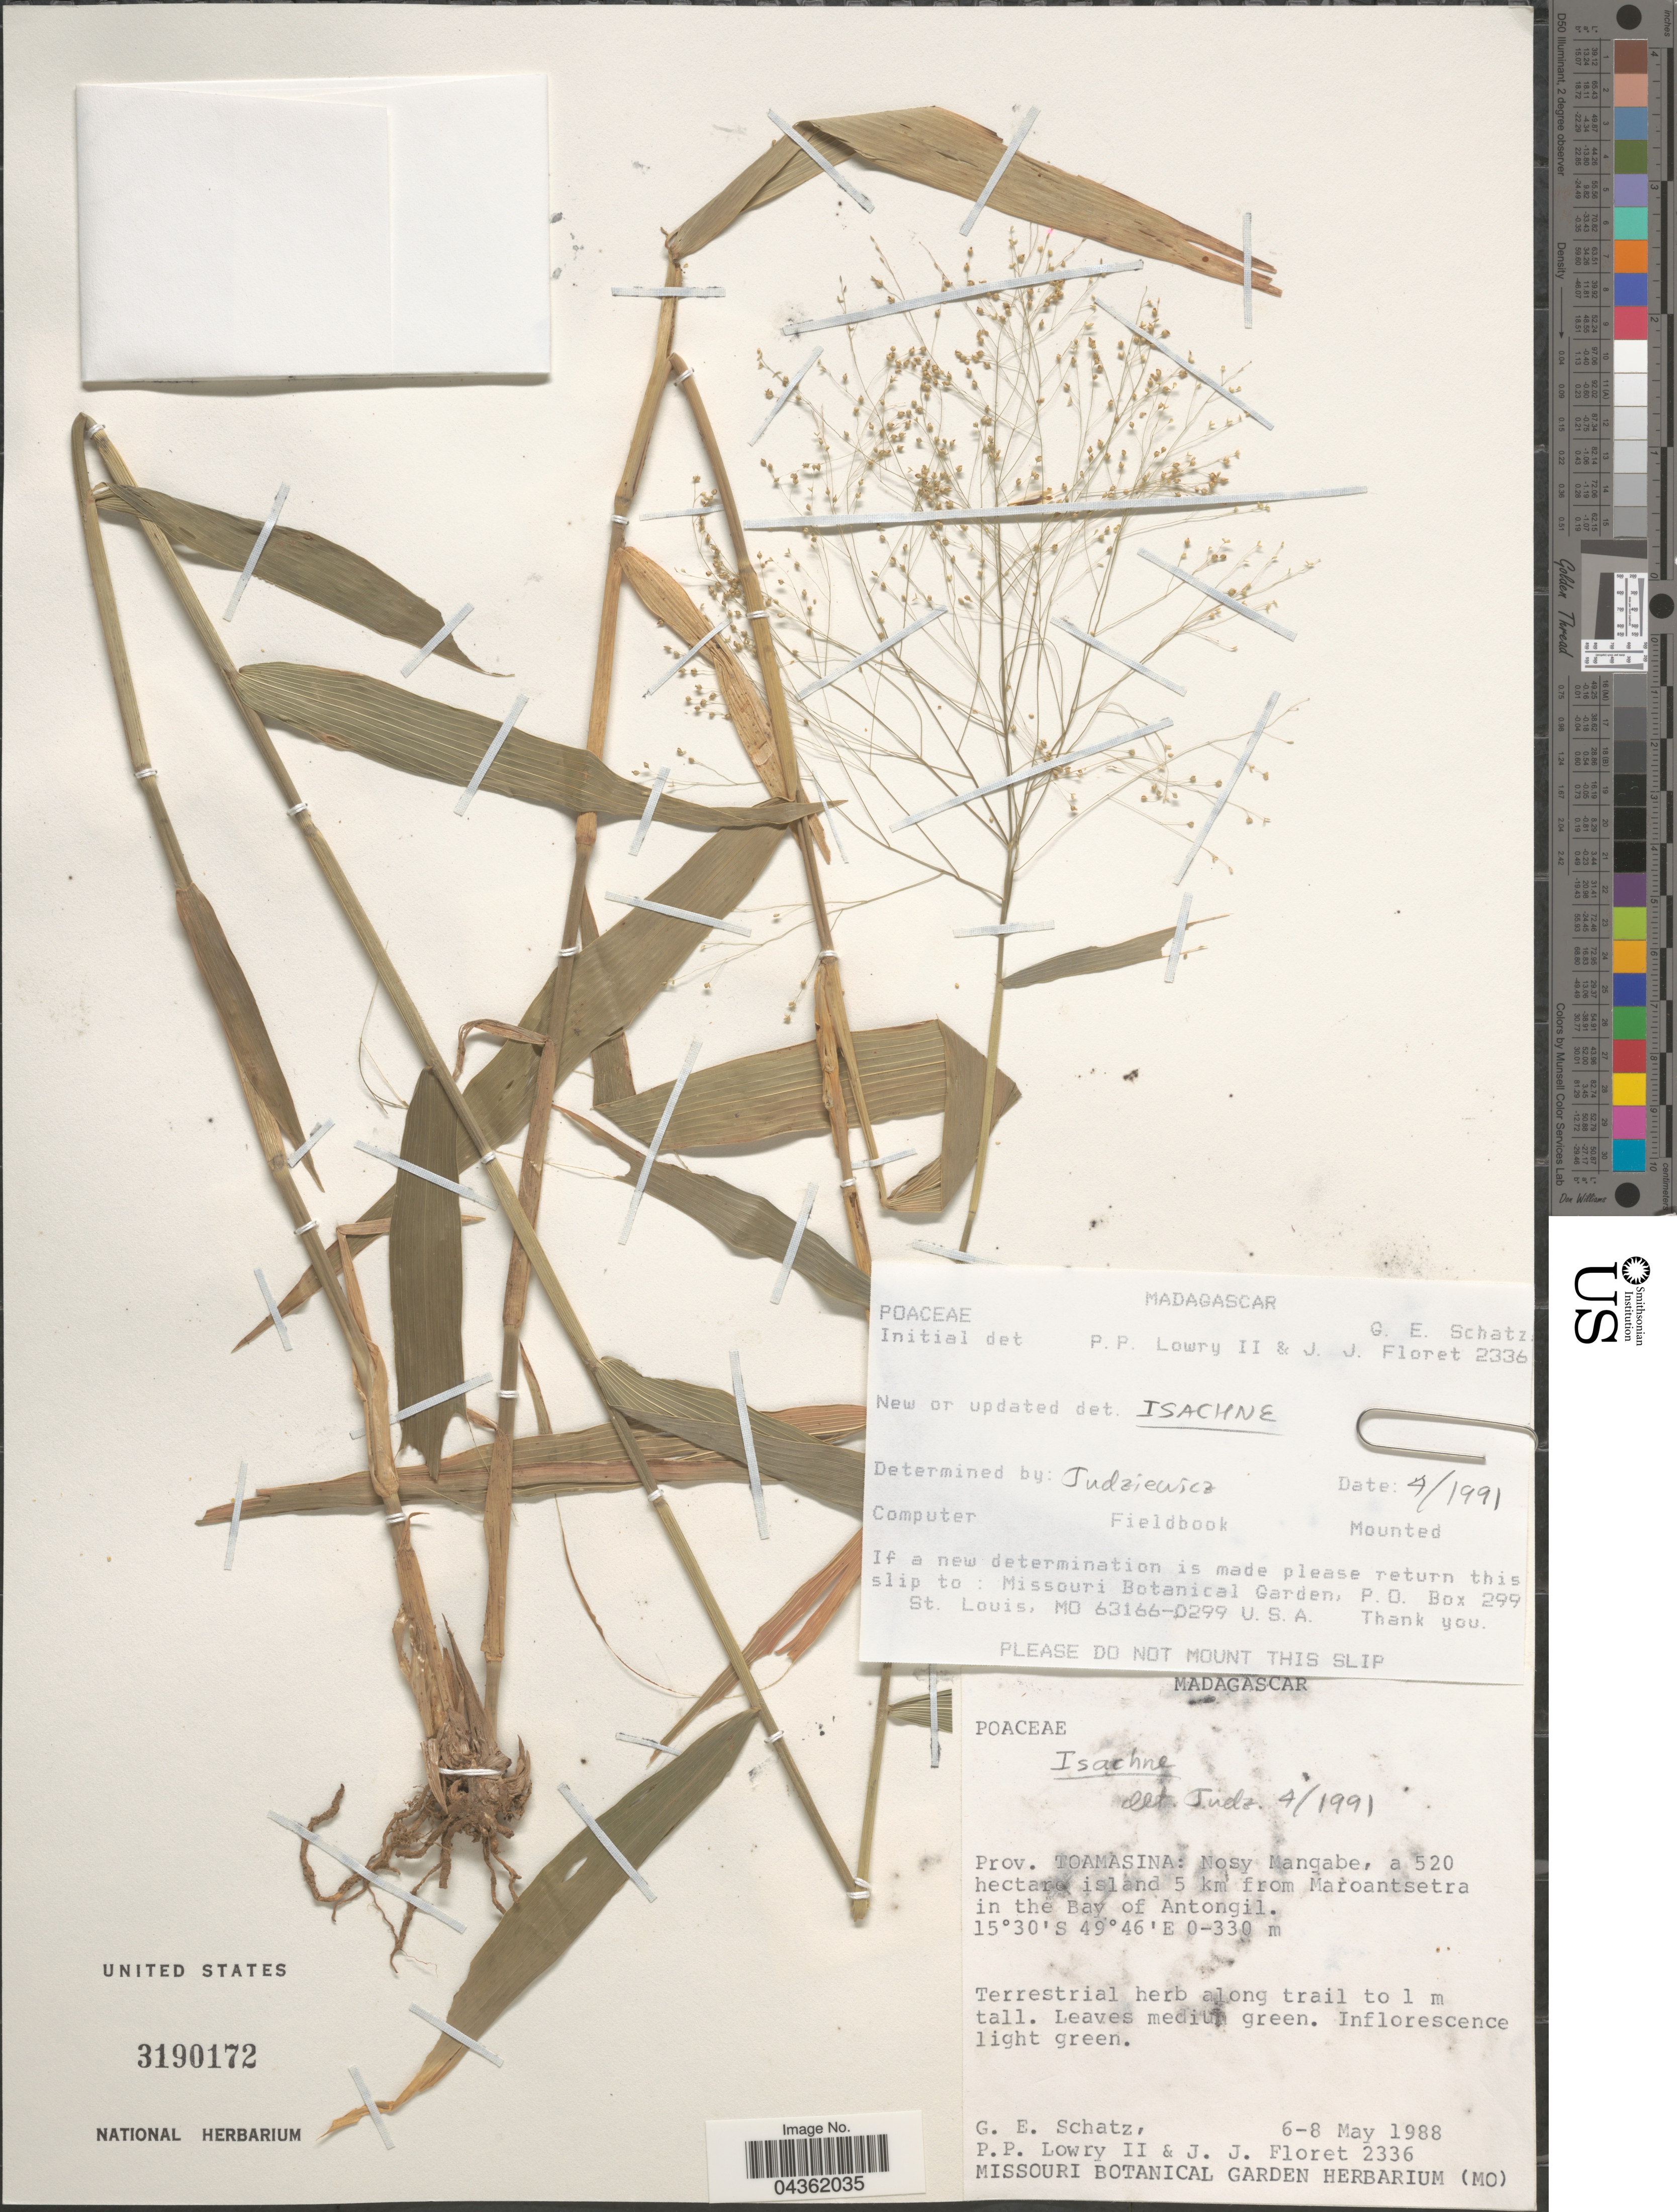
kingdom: Plantae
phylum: Tracheophyta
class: Liliopsida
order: Poales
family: Poaceae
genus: Isachne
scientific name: Isachne sp.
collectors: G. Schatz, P. Lowry & J. Floret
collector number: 2336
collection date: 1988-05-06/1988-05-08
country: Madagascar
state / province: Analanjirofo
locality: Prov. Toamasina: Nosy Mangabe, a 520 hectare island 5 km from Maroantsetra in the Bay of Antongil.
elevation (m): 0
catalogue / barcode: US 3190172